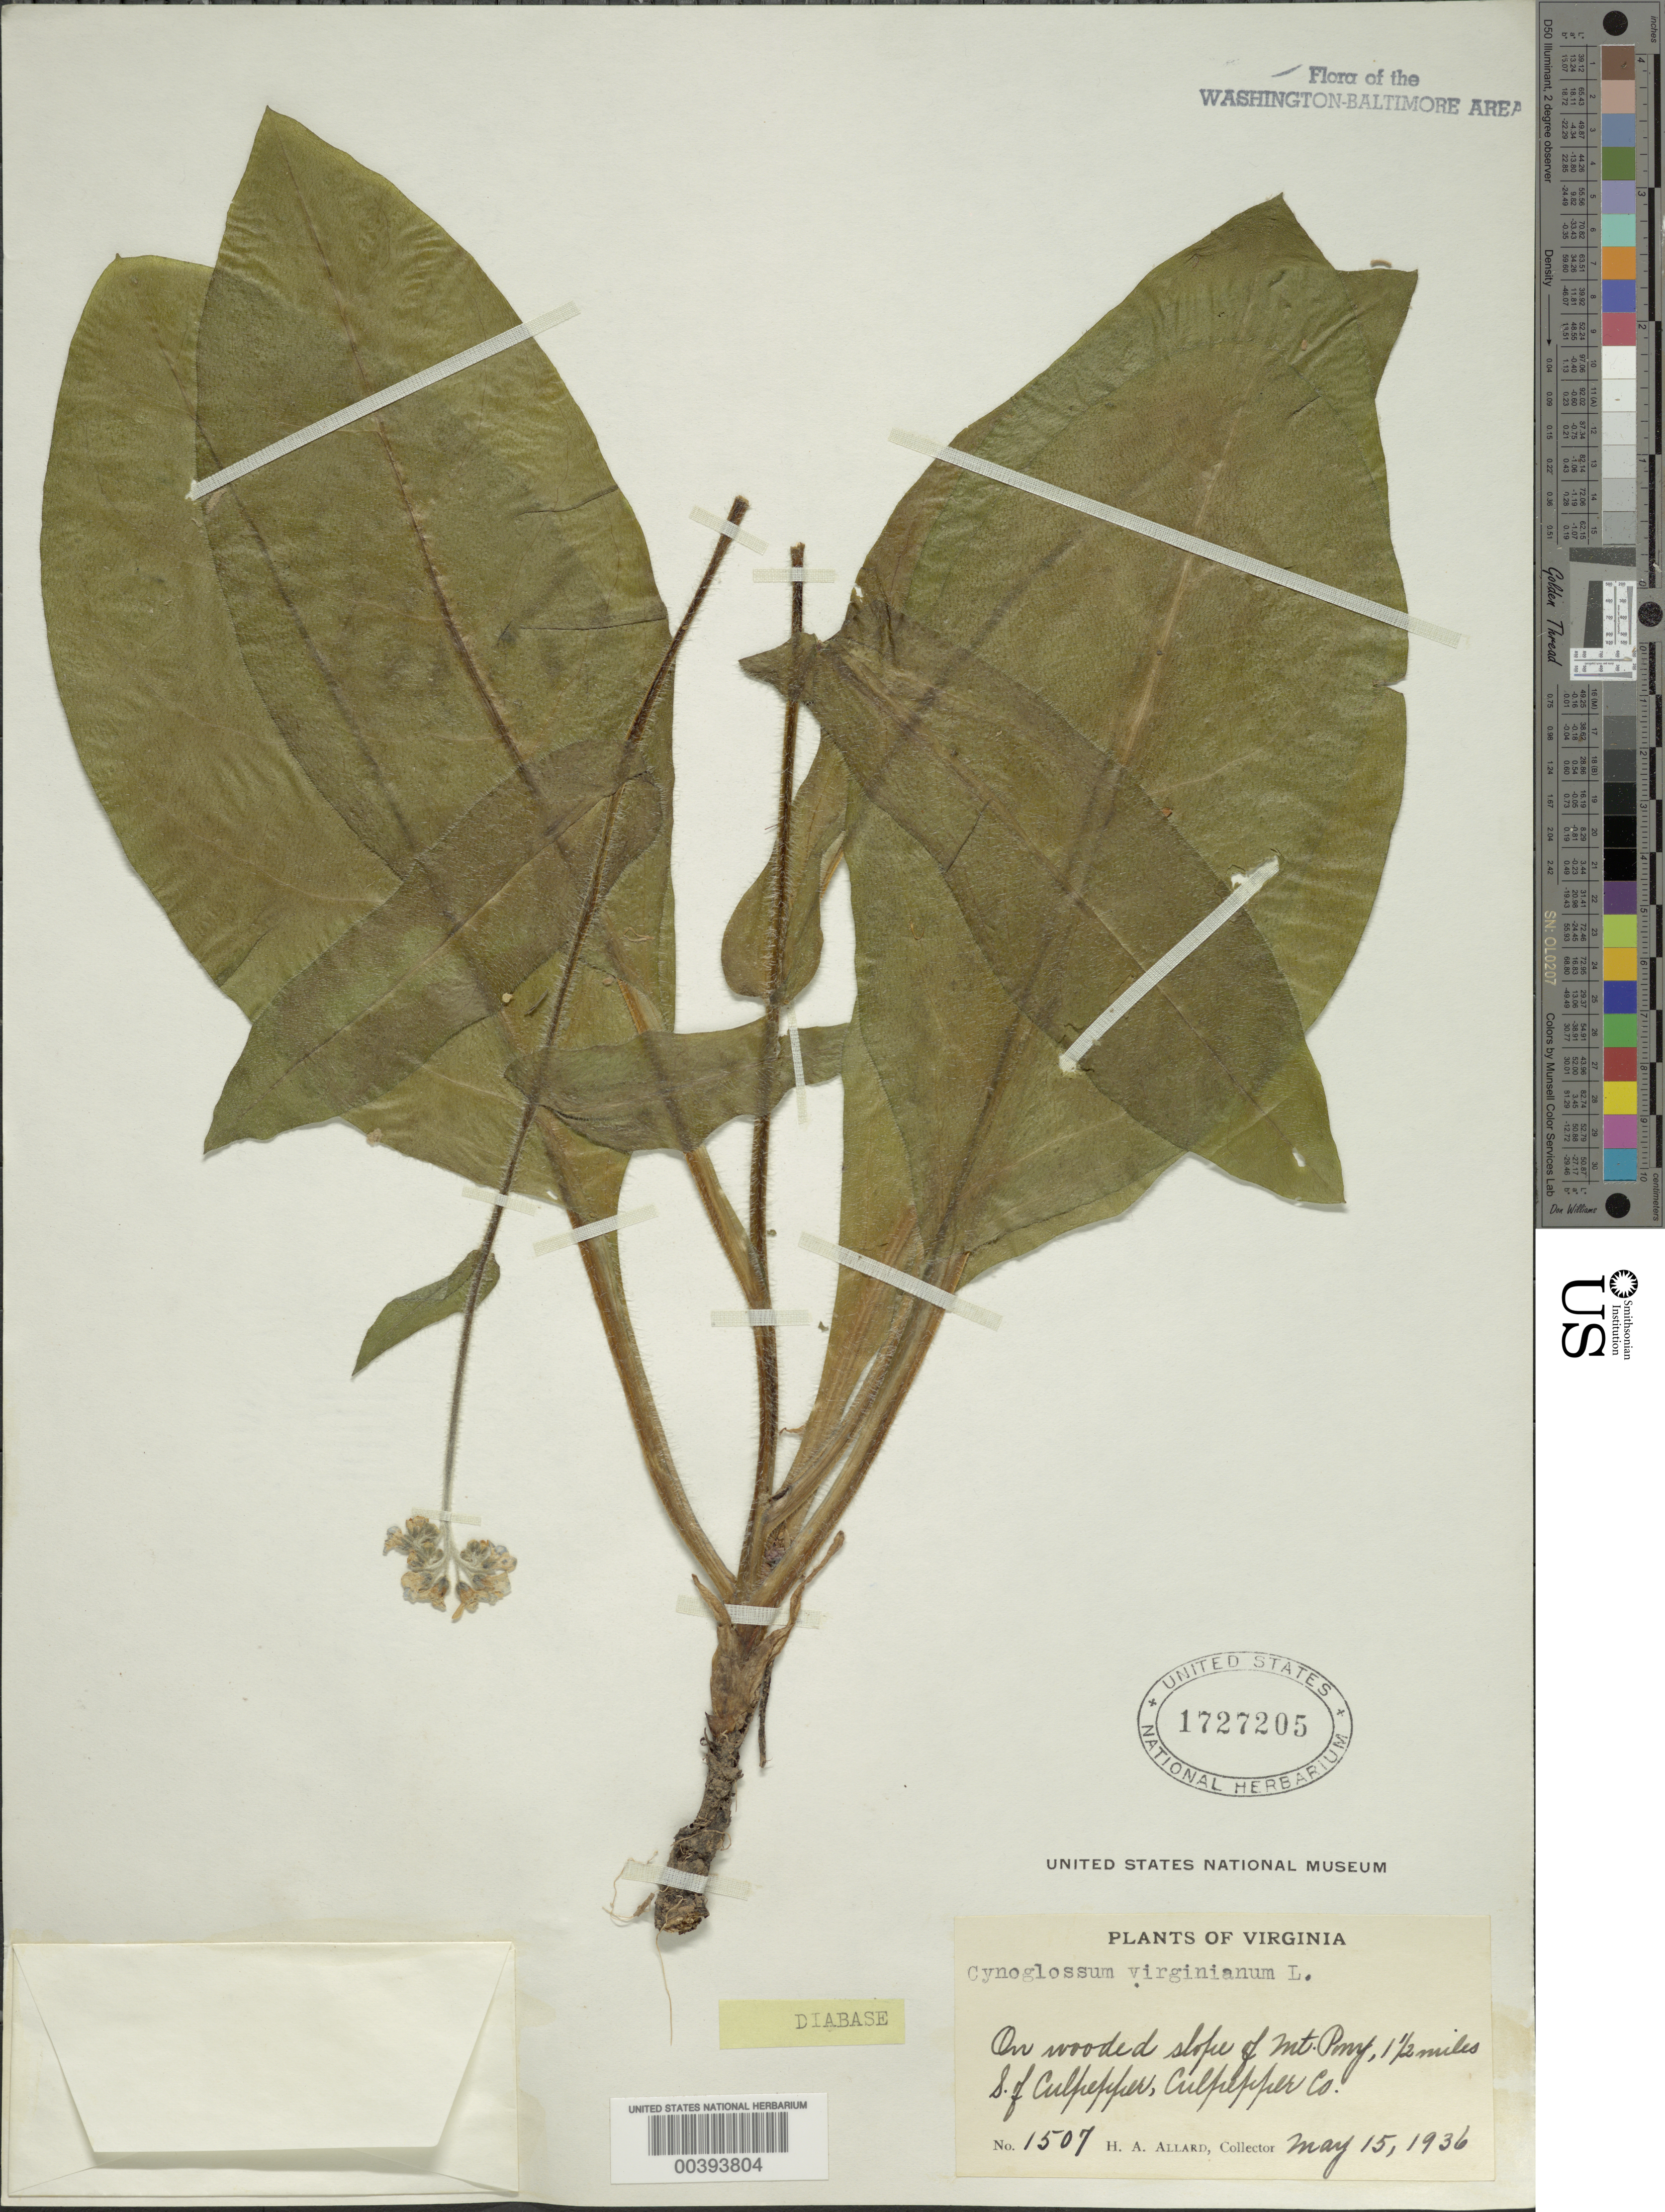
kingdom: Plantae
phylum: Tracheophyta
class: Magnoliopsida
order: Boraginales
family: Boraginaceae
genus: Cynoglossum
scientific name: Cynoglossum virginianum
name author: L.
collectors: H. A. Allard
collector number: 1507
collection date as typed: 15 May 1936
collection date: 1936-05-15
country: United States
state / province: Virginia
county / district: Culpeper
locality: Mount Pony, south of Culpepper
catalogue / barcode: US 1727205